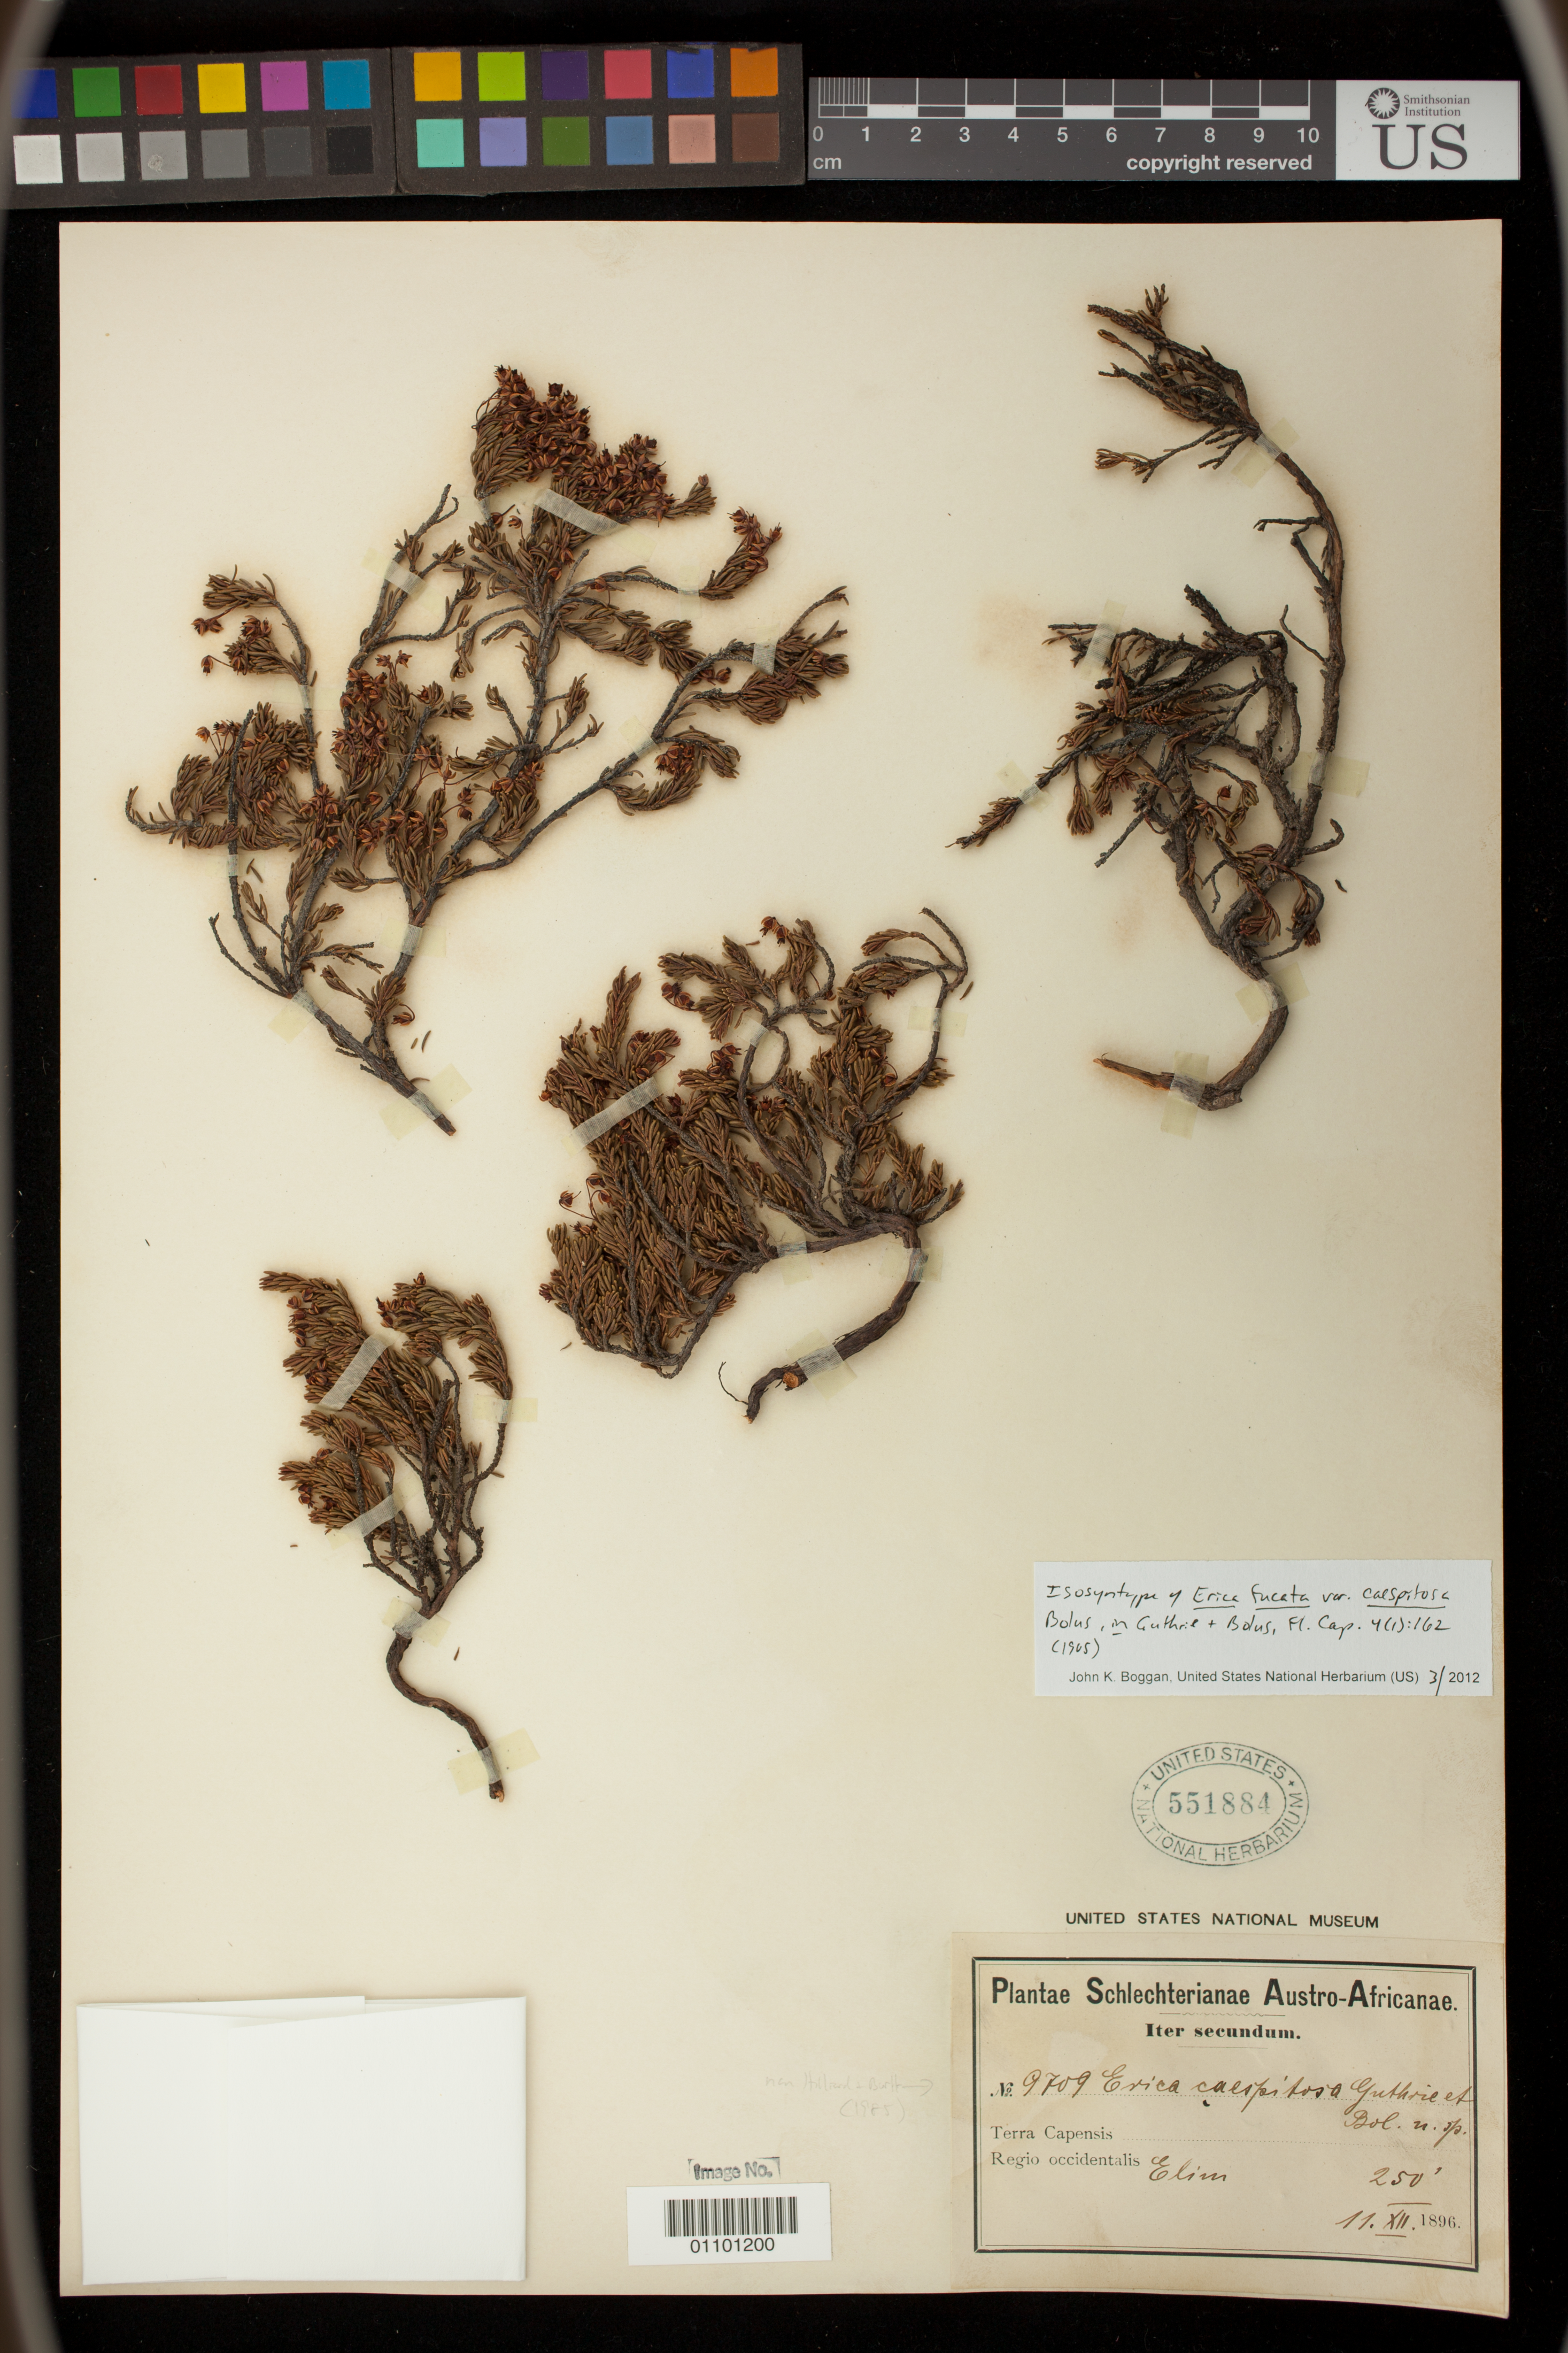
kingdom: Plantae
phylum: Tracheophyta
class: Magnoliopsida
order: Ericales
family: Ericaceae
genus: Erica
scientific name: Erica fucata var. caespitosa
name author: Bolus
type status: Isosyntype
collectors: F. R. R. Schlechter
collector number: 9709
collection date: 1896-12-11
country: South Africa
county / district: Occidentalis Region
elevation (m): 76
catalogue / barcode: US 551884